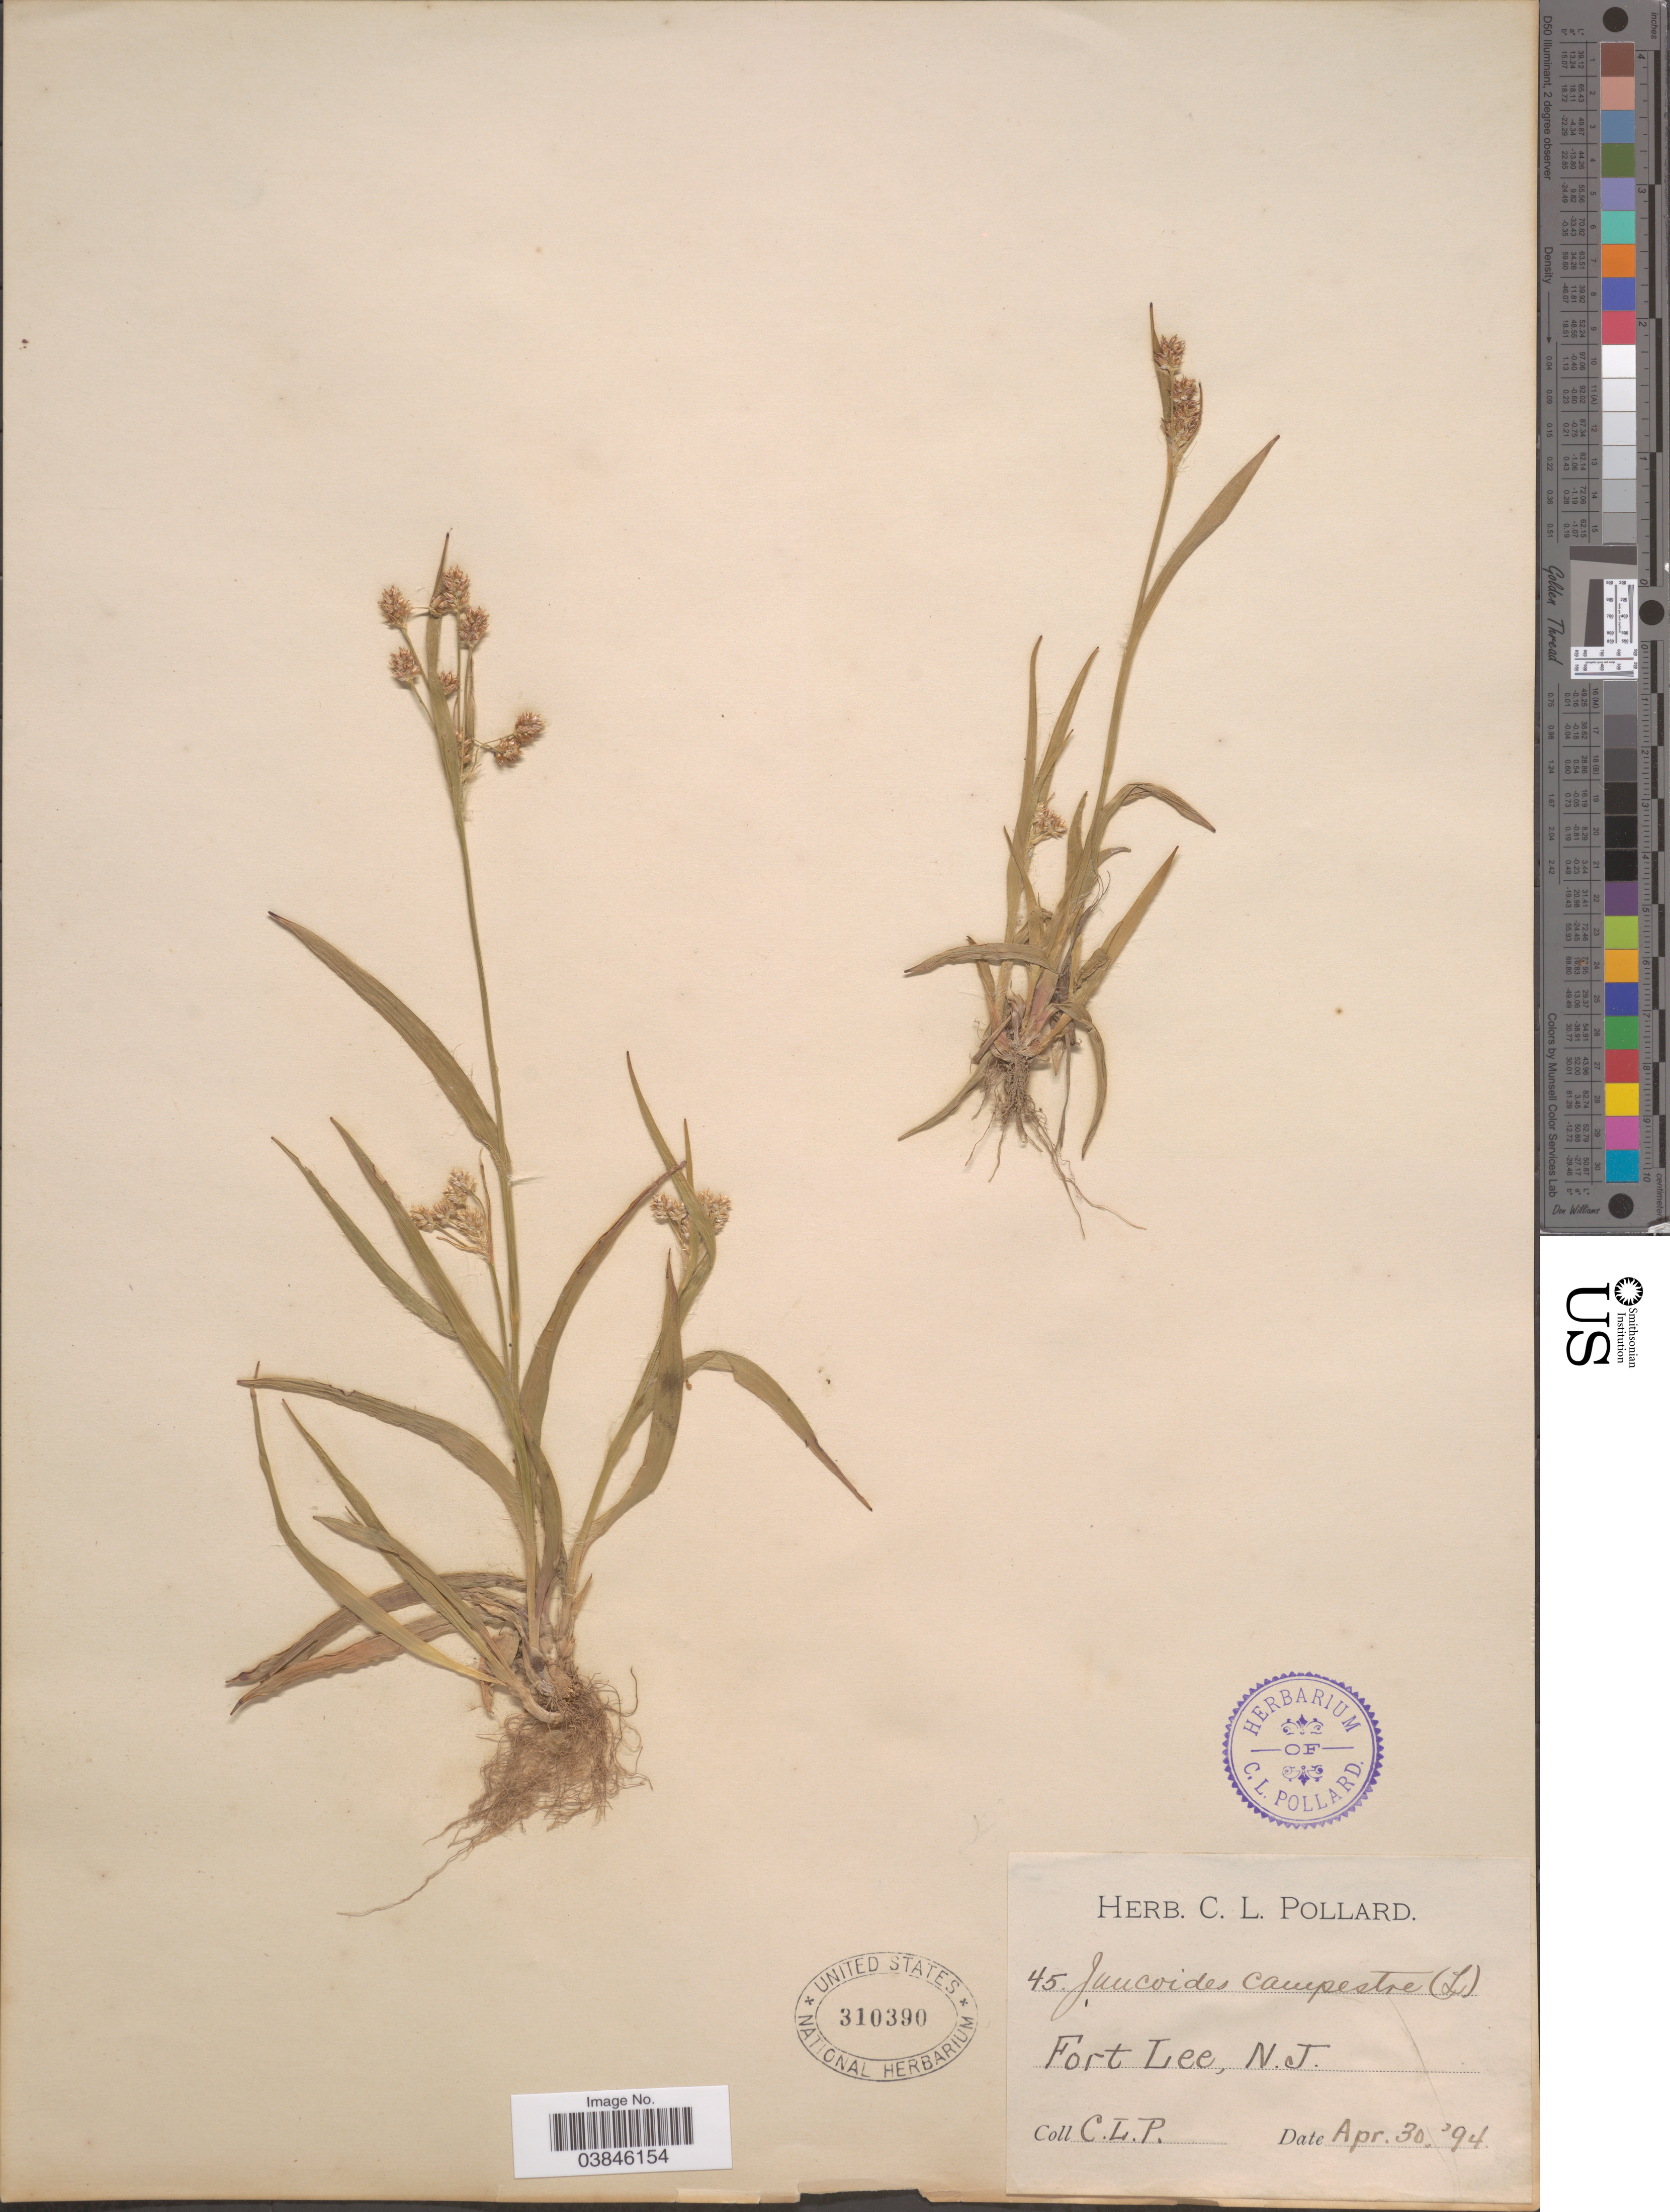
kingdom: Plantae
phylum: Tracheophyta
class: Liliopsida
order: Poales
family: Juncaceae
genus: Luzula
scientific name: Luzula multiflora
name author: (Ehrh.) Lej.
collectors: C. L. Pollard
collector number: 45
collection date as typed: Transcribed d/m/y: 30/4/94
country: United States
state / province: New Jersey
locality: Fort Lee.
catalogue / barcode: US 310390